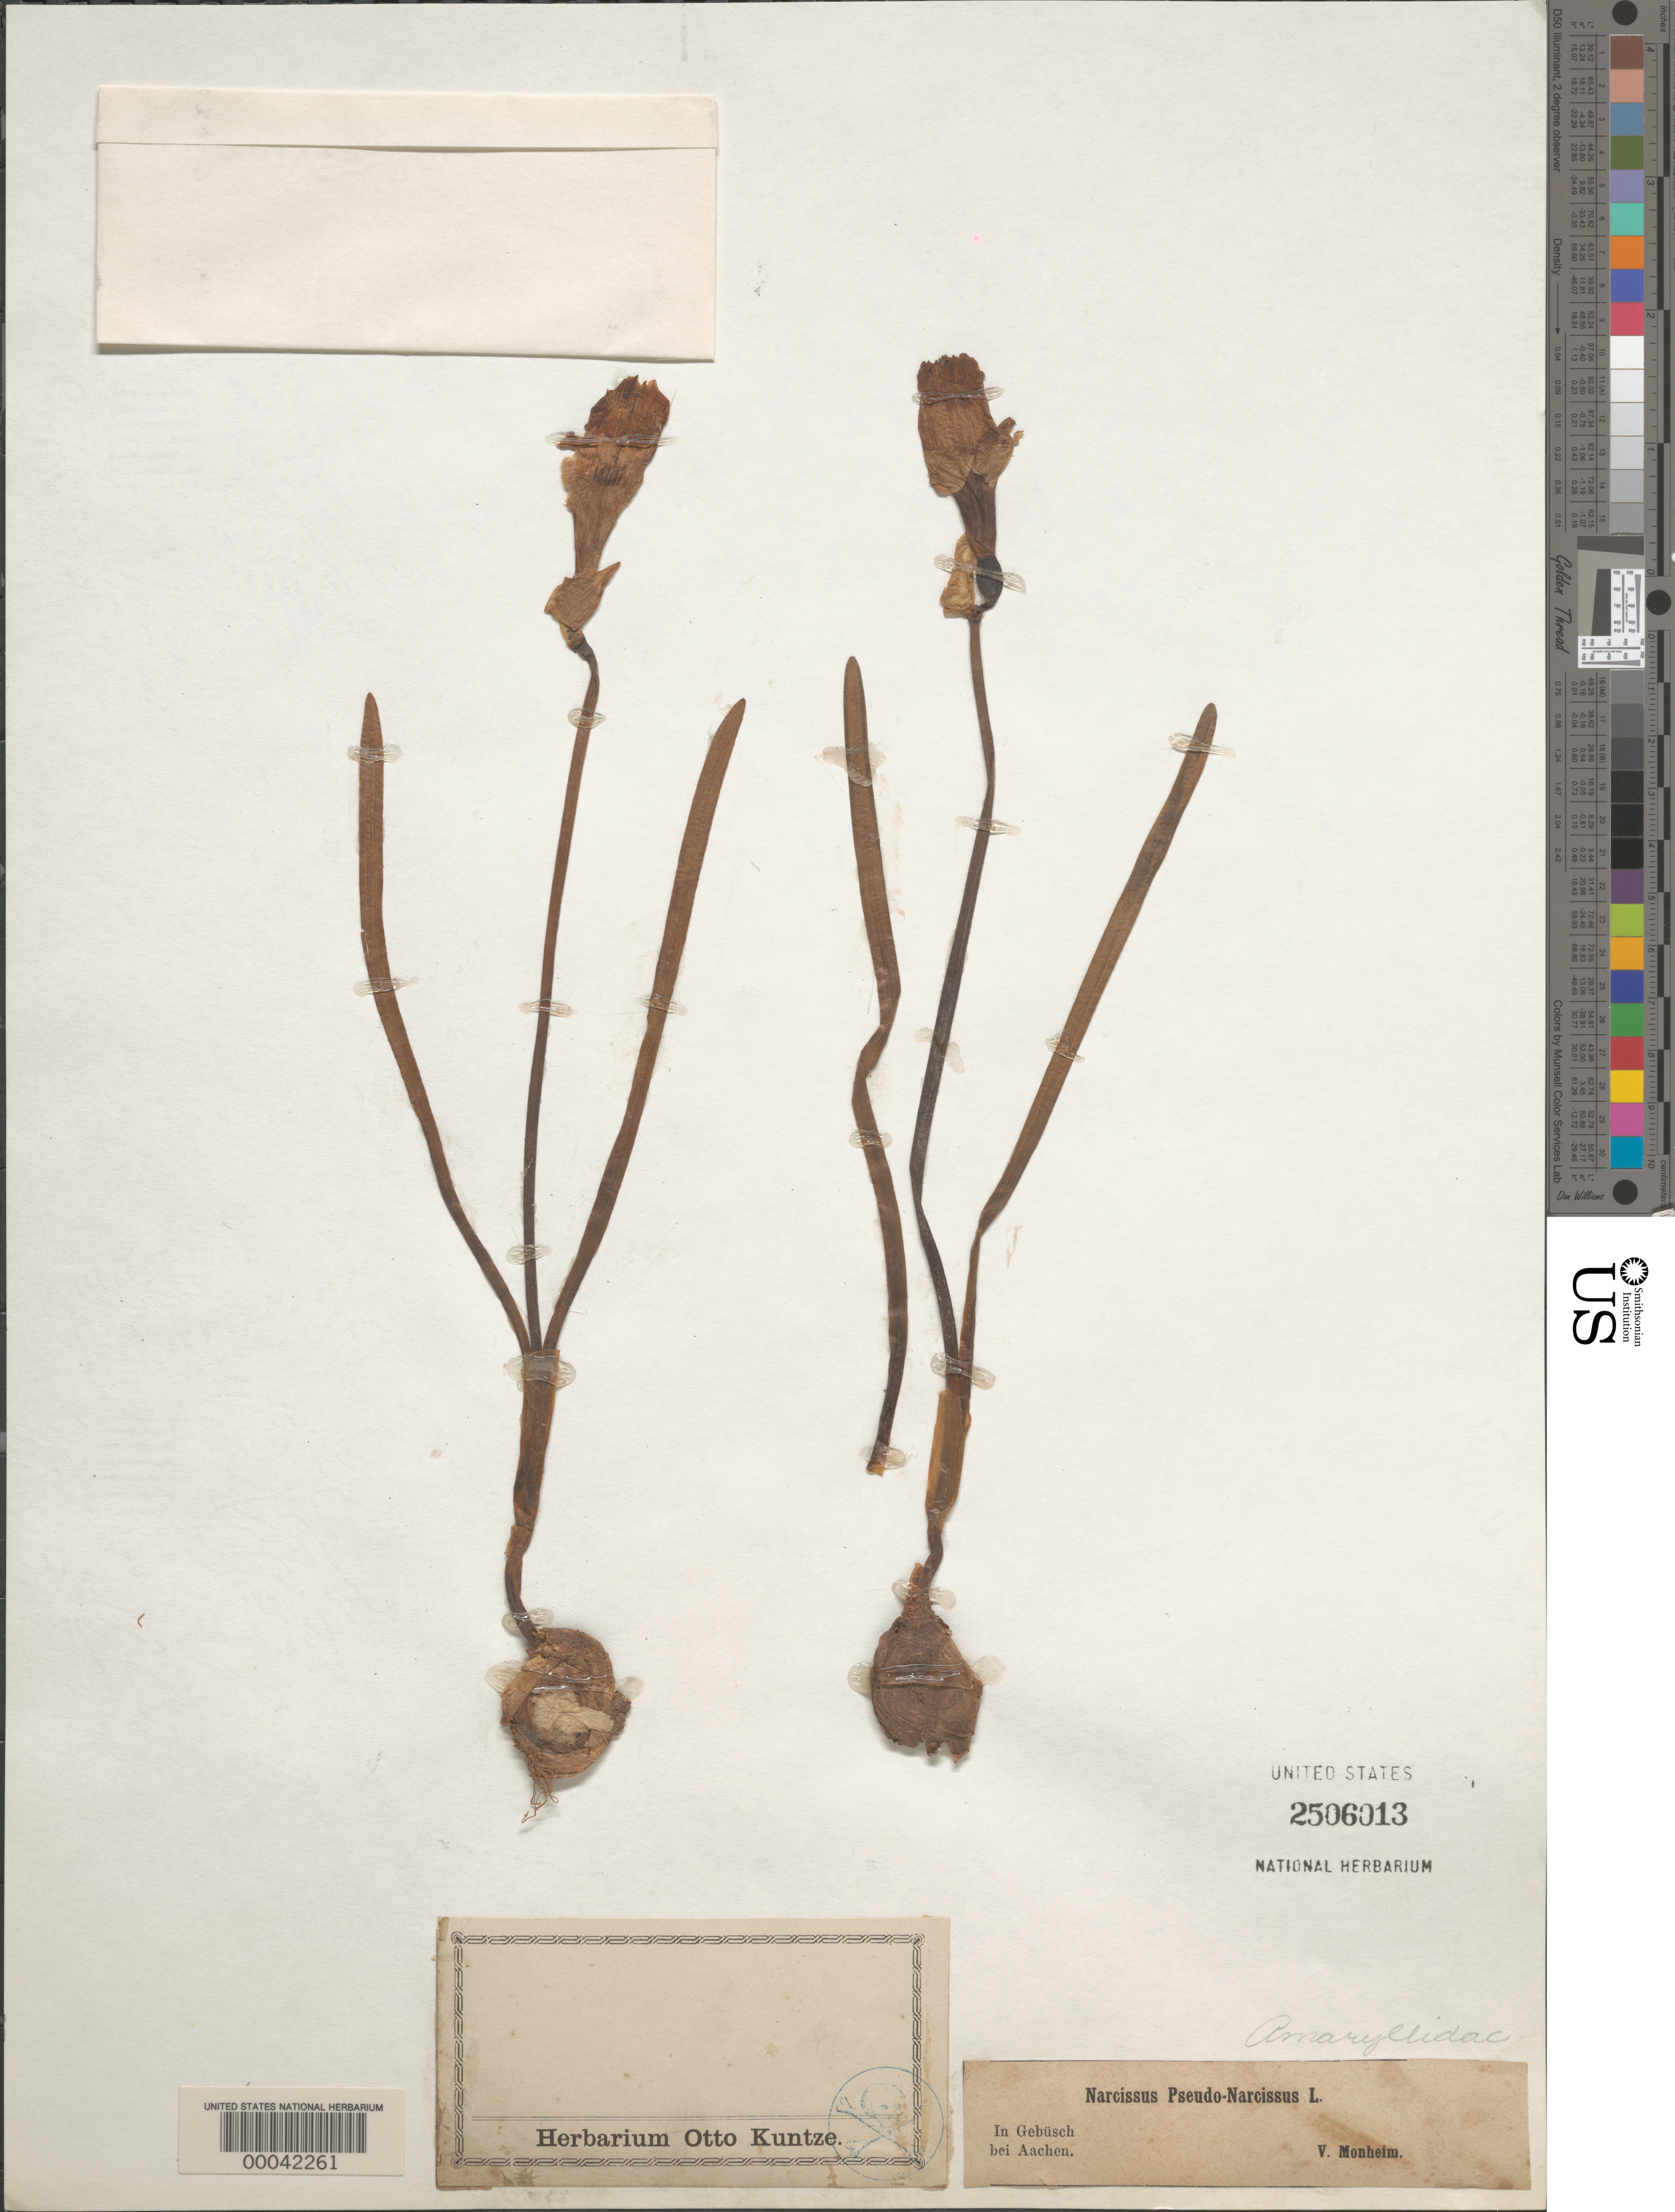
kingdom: Plantae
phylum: Tracheophyta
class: Liliopsida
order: Asparagales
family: Amaryllidaceae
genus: Narcissus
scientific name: Narcissus pseudonarcissus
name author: L.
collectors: V. Monheim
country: Germany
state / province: Nordrhein-Westfalen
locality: Gebush, by aachen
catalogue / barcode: US 2506013